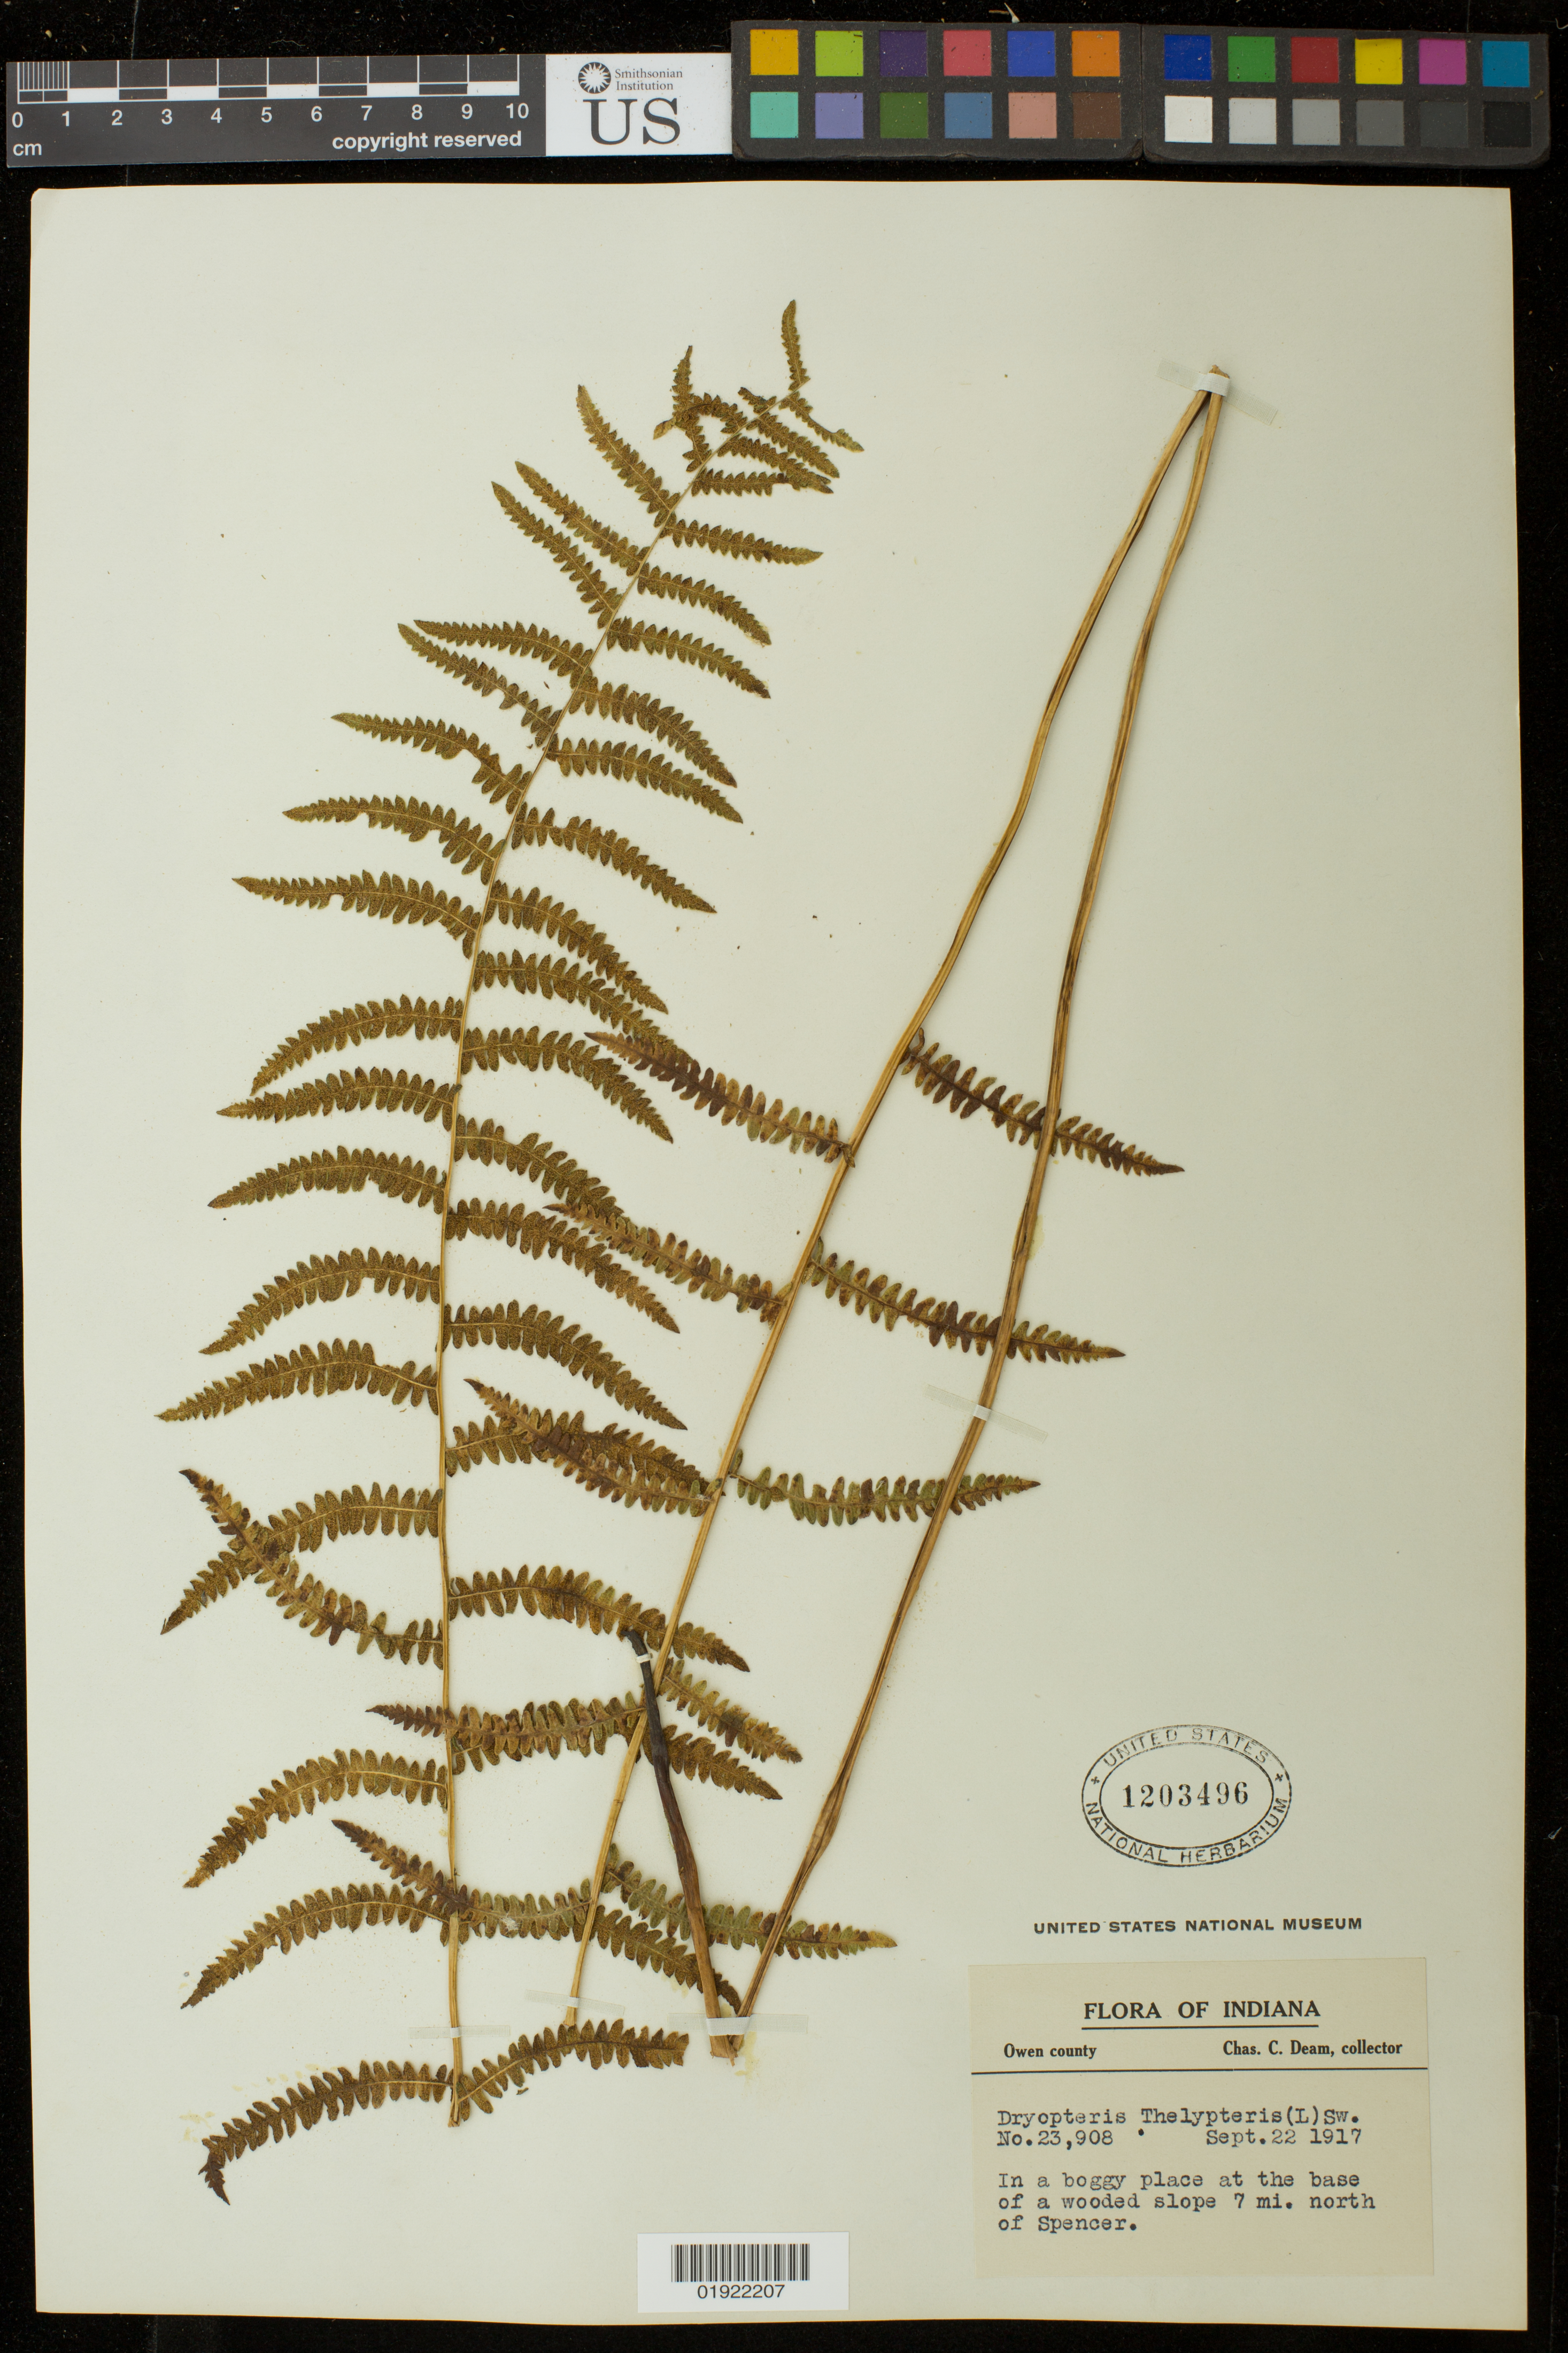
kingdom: Plantae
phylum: Tracheophyta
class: Polypodiopsida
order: Polypodiales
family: Thelypteridaceae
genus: Thelypteris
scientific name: Thelypteris palustris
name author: (Salisb.) Schott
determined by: Schott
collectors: C. C. Deam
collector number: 23,908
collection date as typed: Sept. 22 1917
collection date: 1917-09-22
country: United States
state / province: Indiana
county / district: Owen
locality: at base of a wooded slope 7 mi. north of Spencer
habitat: boggy place at base of wooded slope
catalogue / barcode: US 1203496